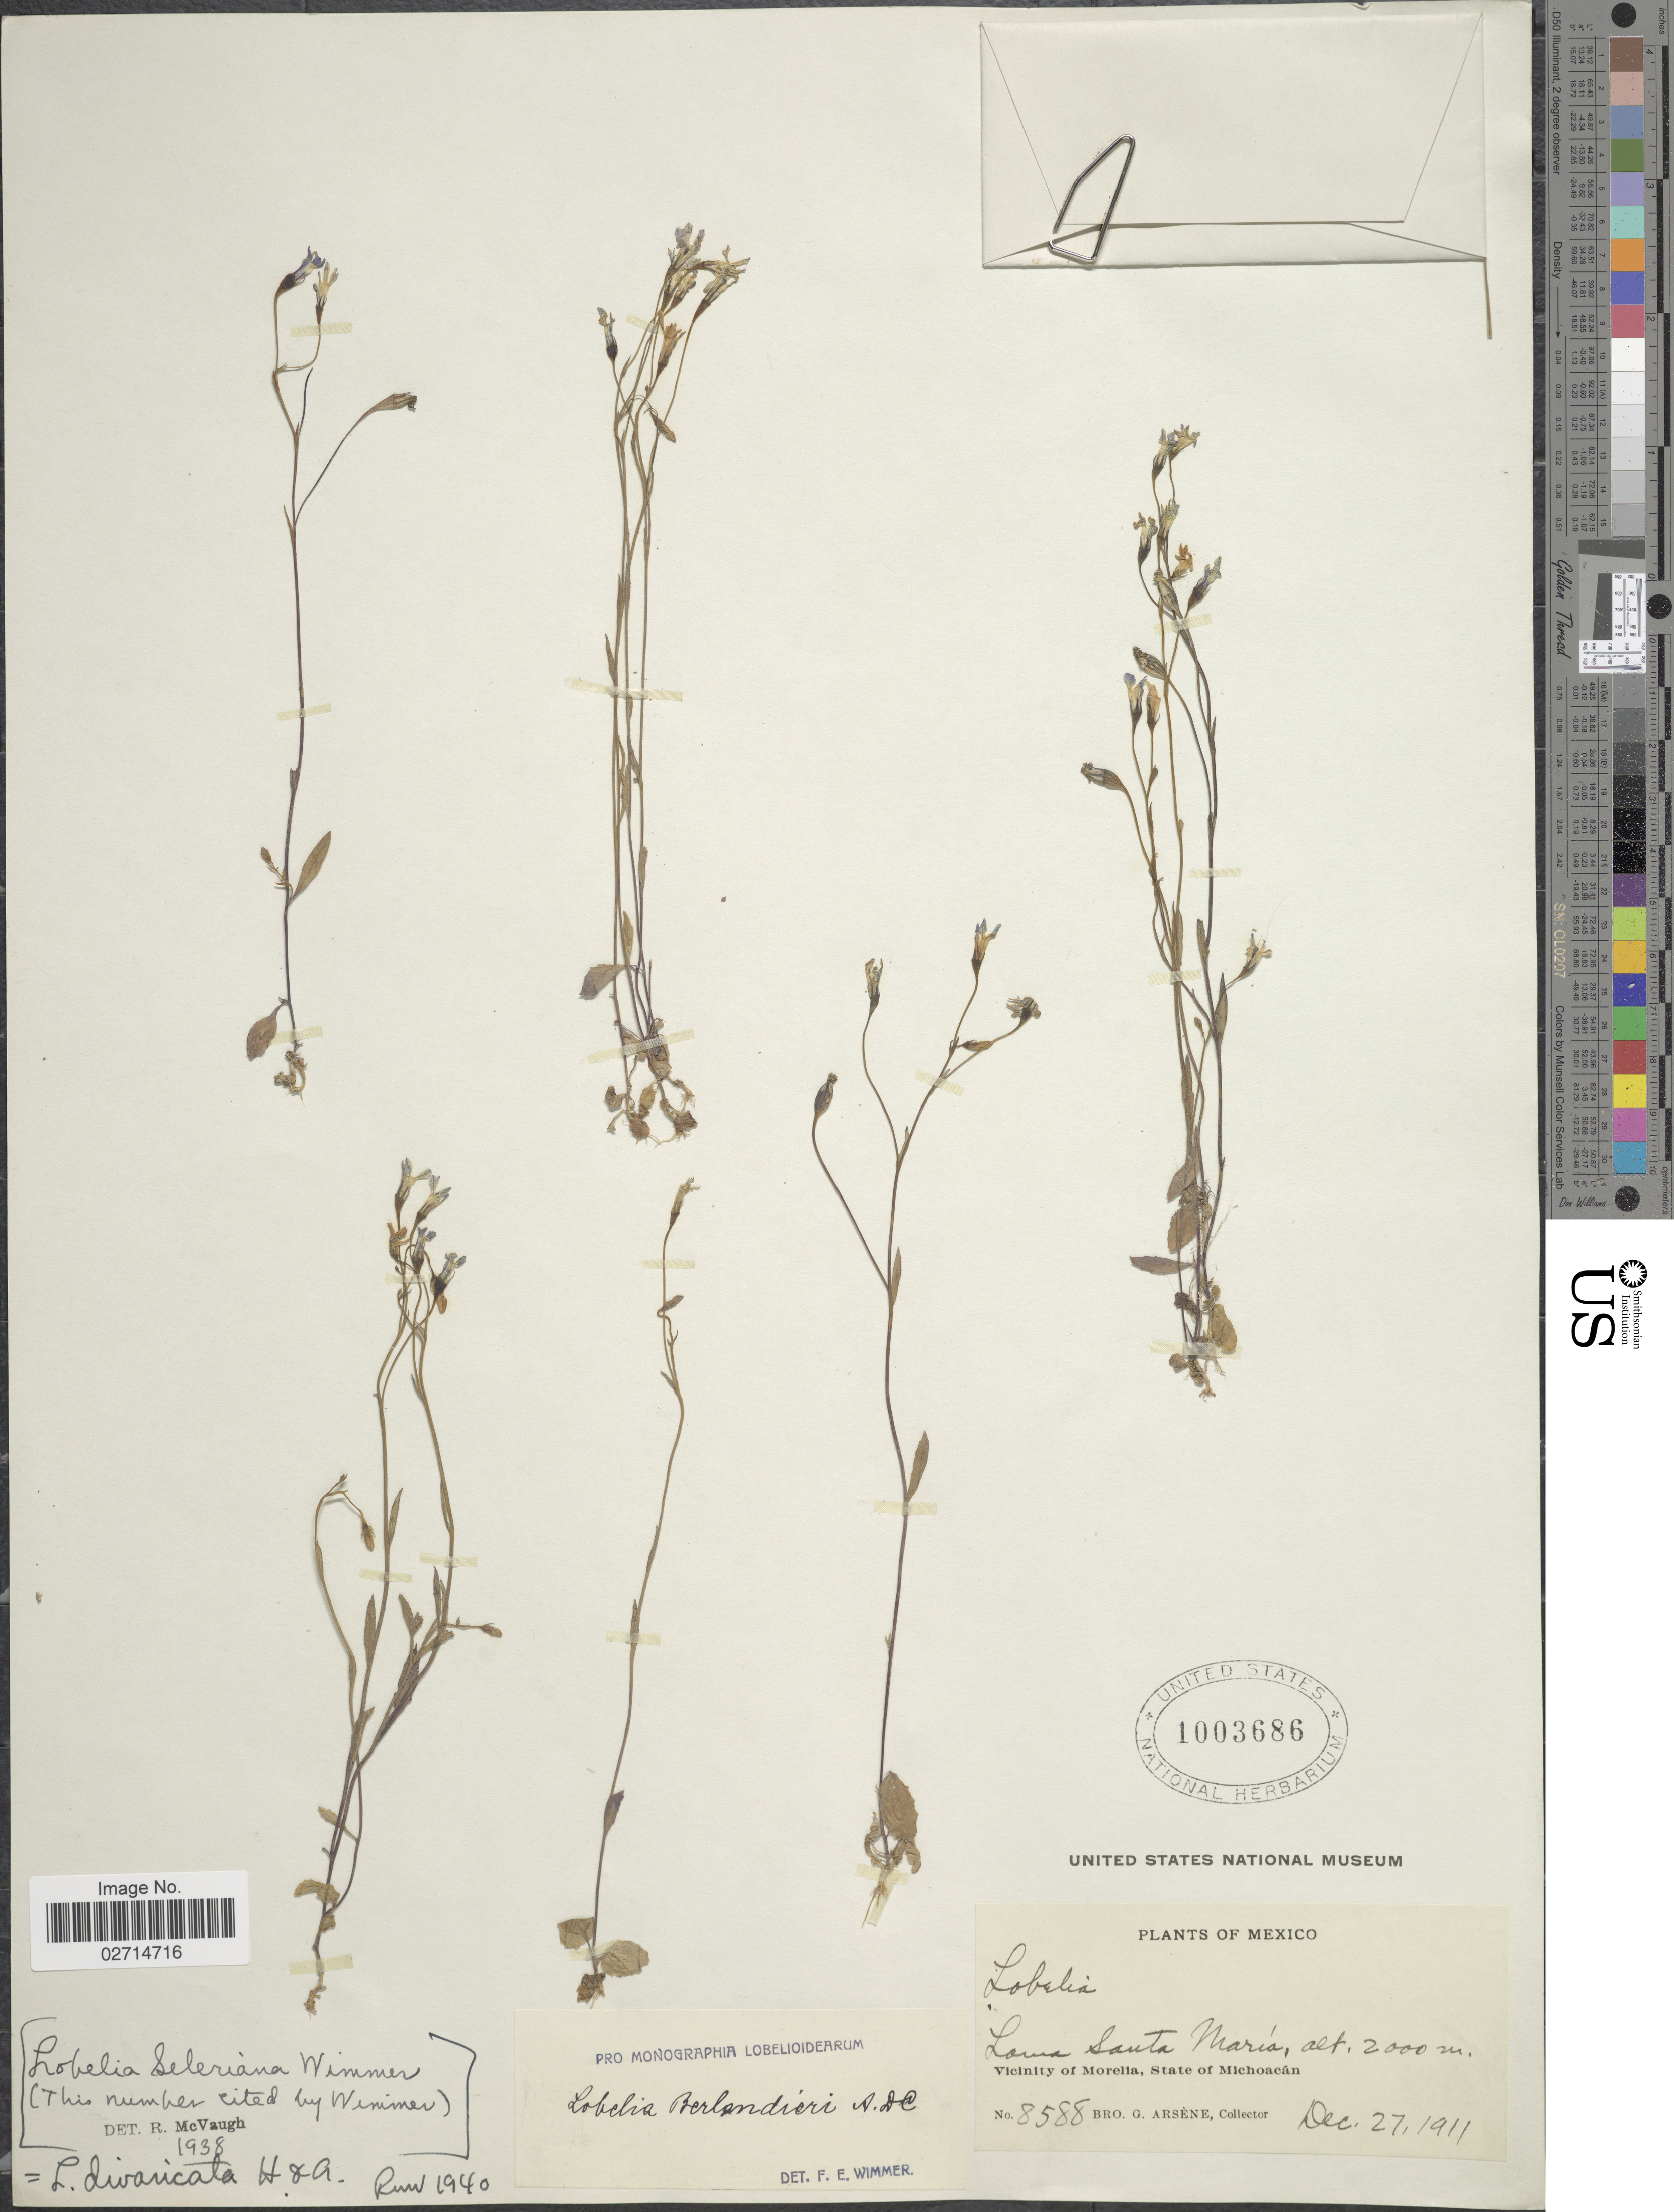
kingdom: Plantae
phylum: Tracheophyta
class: Magnoliopsida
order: Asterales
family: Campanulaceae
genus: Lobelia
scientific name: Lobelia divaricata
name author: Hook. & Arn.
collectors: Bro. G. Arsène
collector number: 8588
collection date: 1911-12-27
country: Mexico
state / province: Michoacán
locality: Loma Santa María. Vicinity of Morelia.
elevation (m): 2000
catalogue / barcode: US 1003686